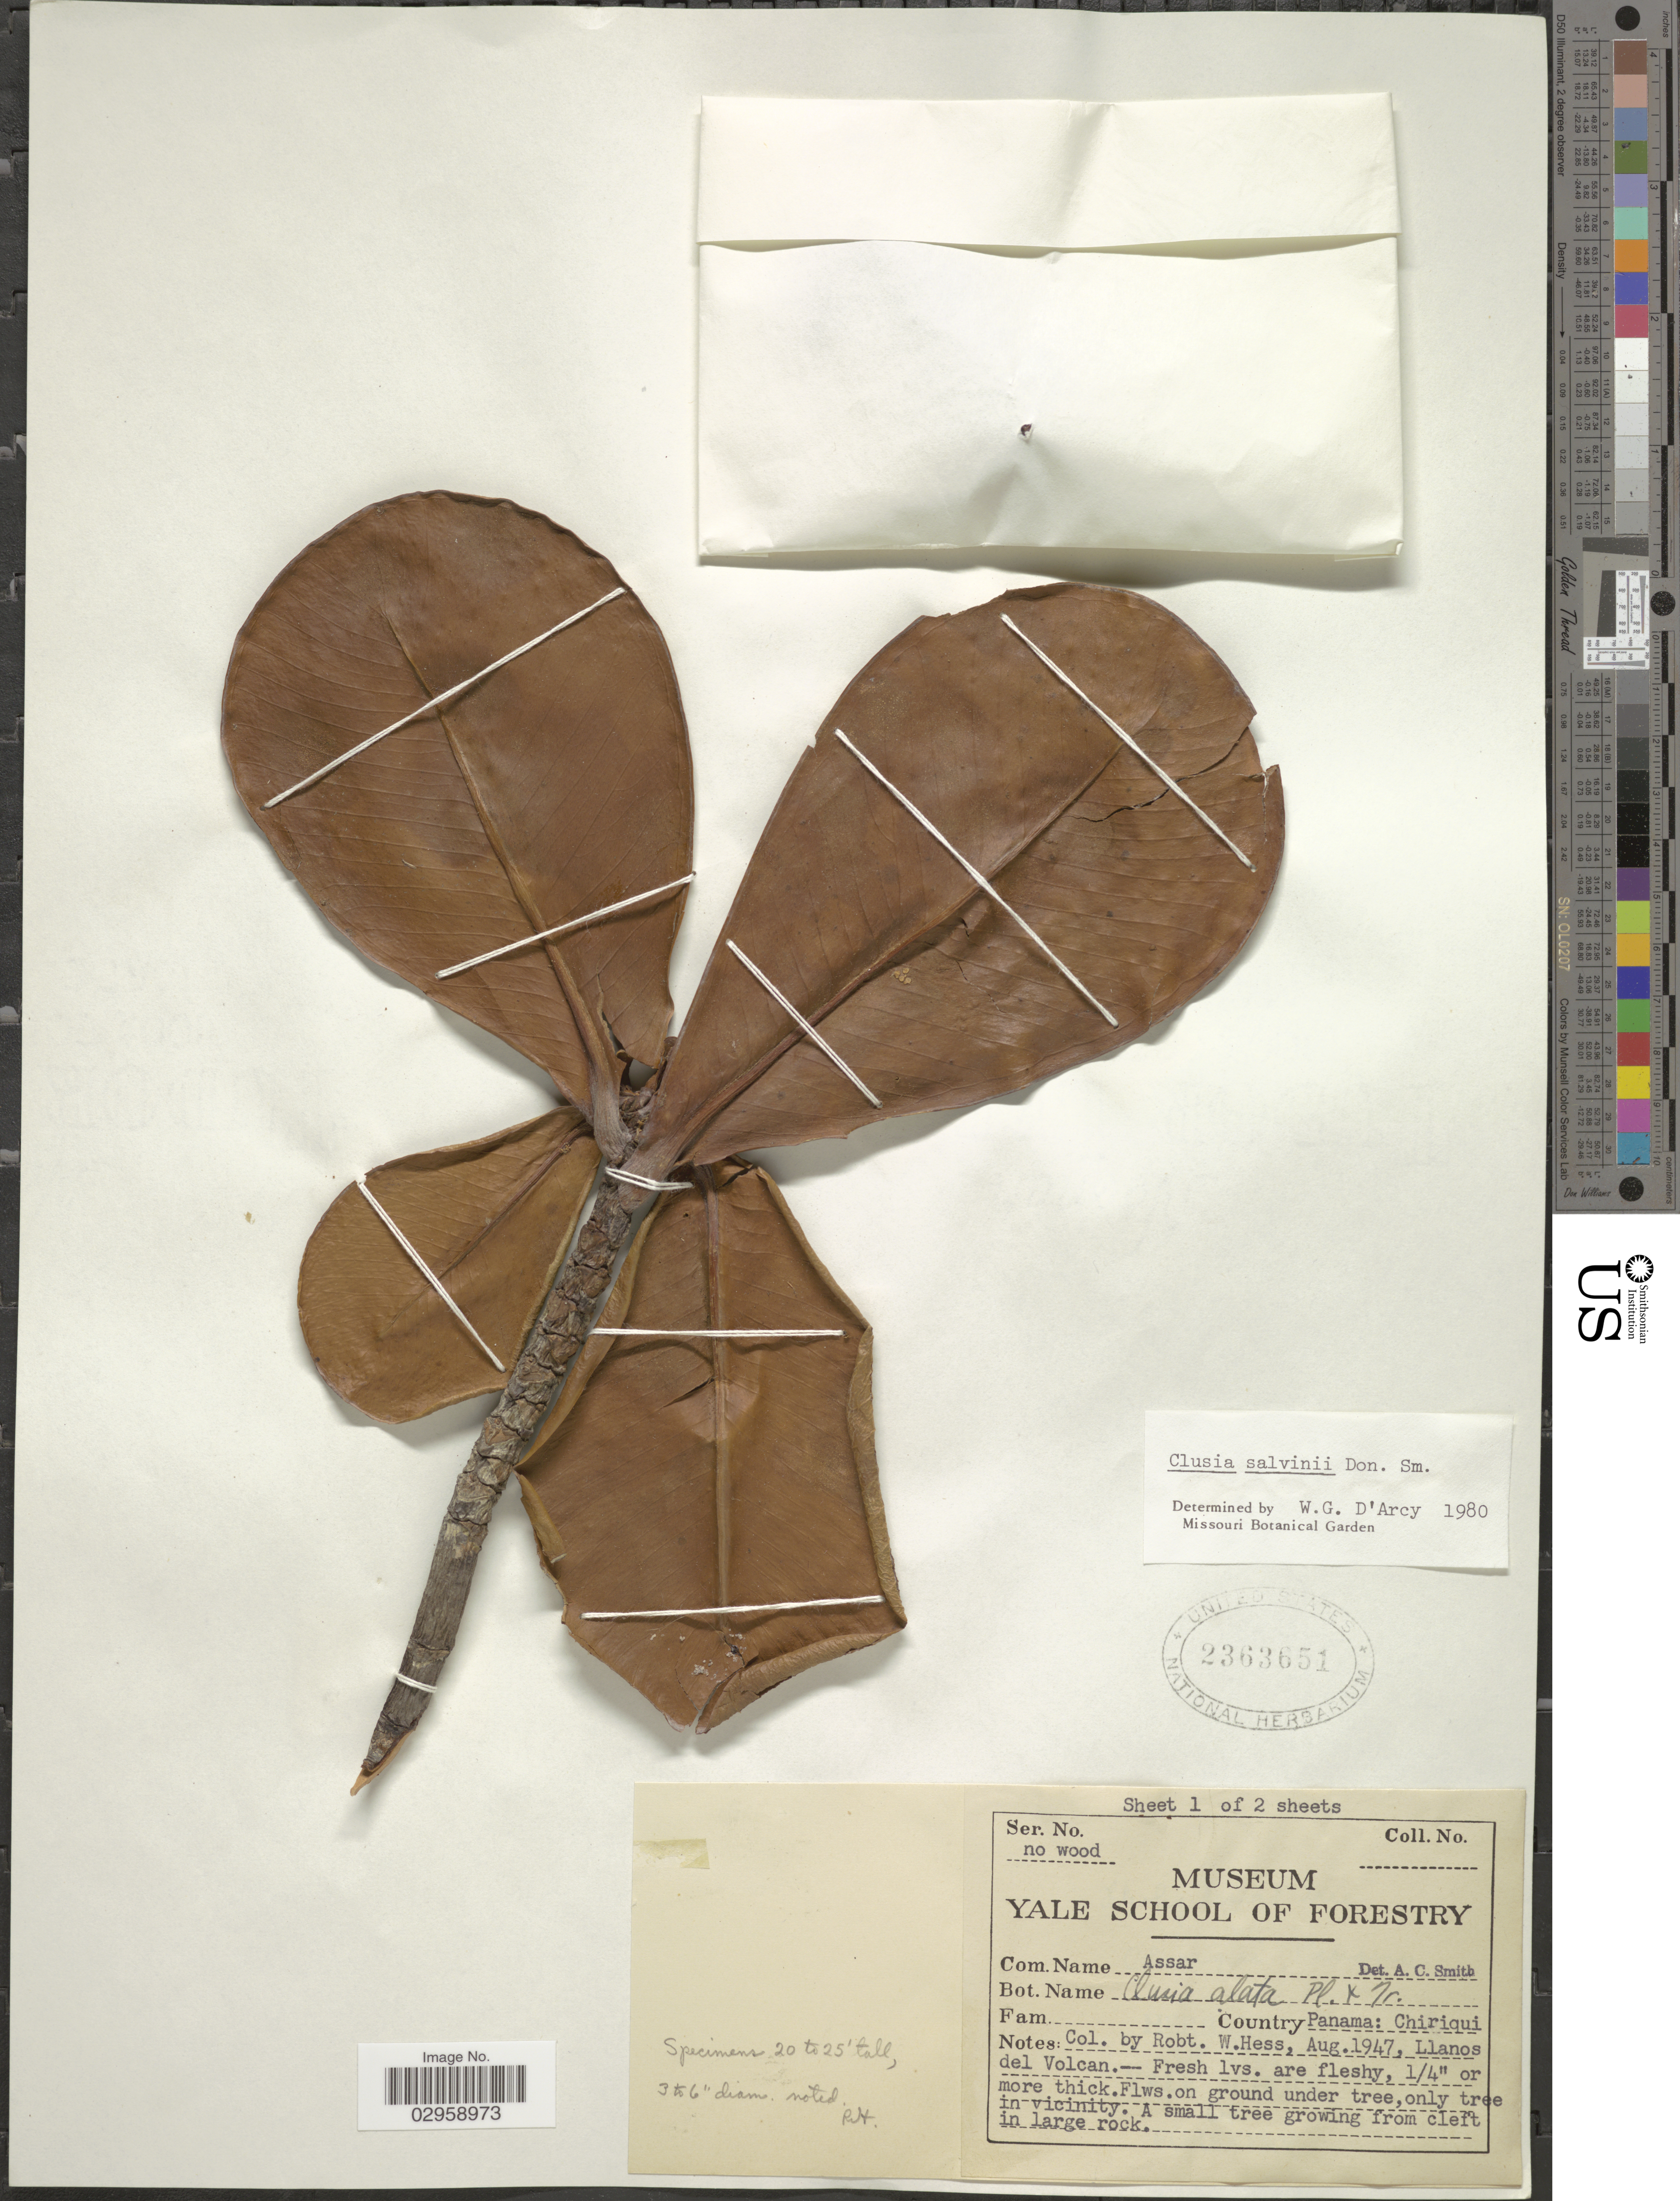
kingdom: Plantae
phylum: Tracheophyta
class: Magnoliopsida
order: Malpighiales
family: Clusiaceae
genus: Clusia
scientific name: Clusia salvinii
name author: Donn. Sm.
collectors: R. Hess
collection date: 1947-08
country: Panama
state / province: Chiriqui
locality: Llanos del Volcan.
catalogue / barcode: US 2363651